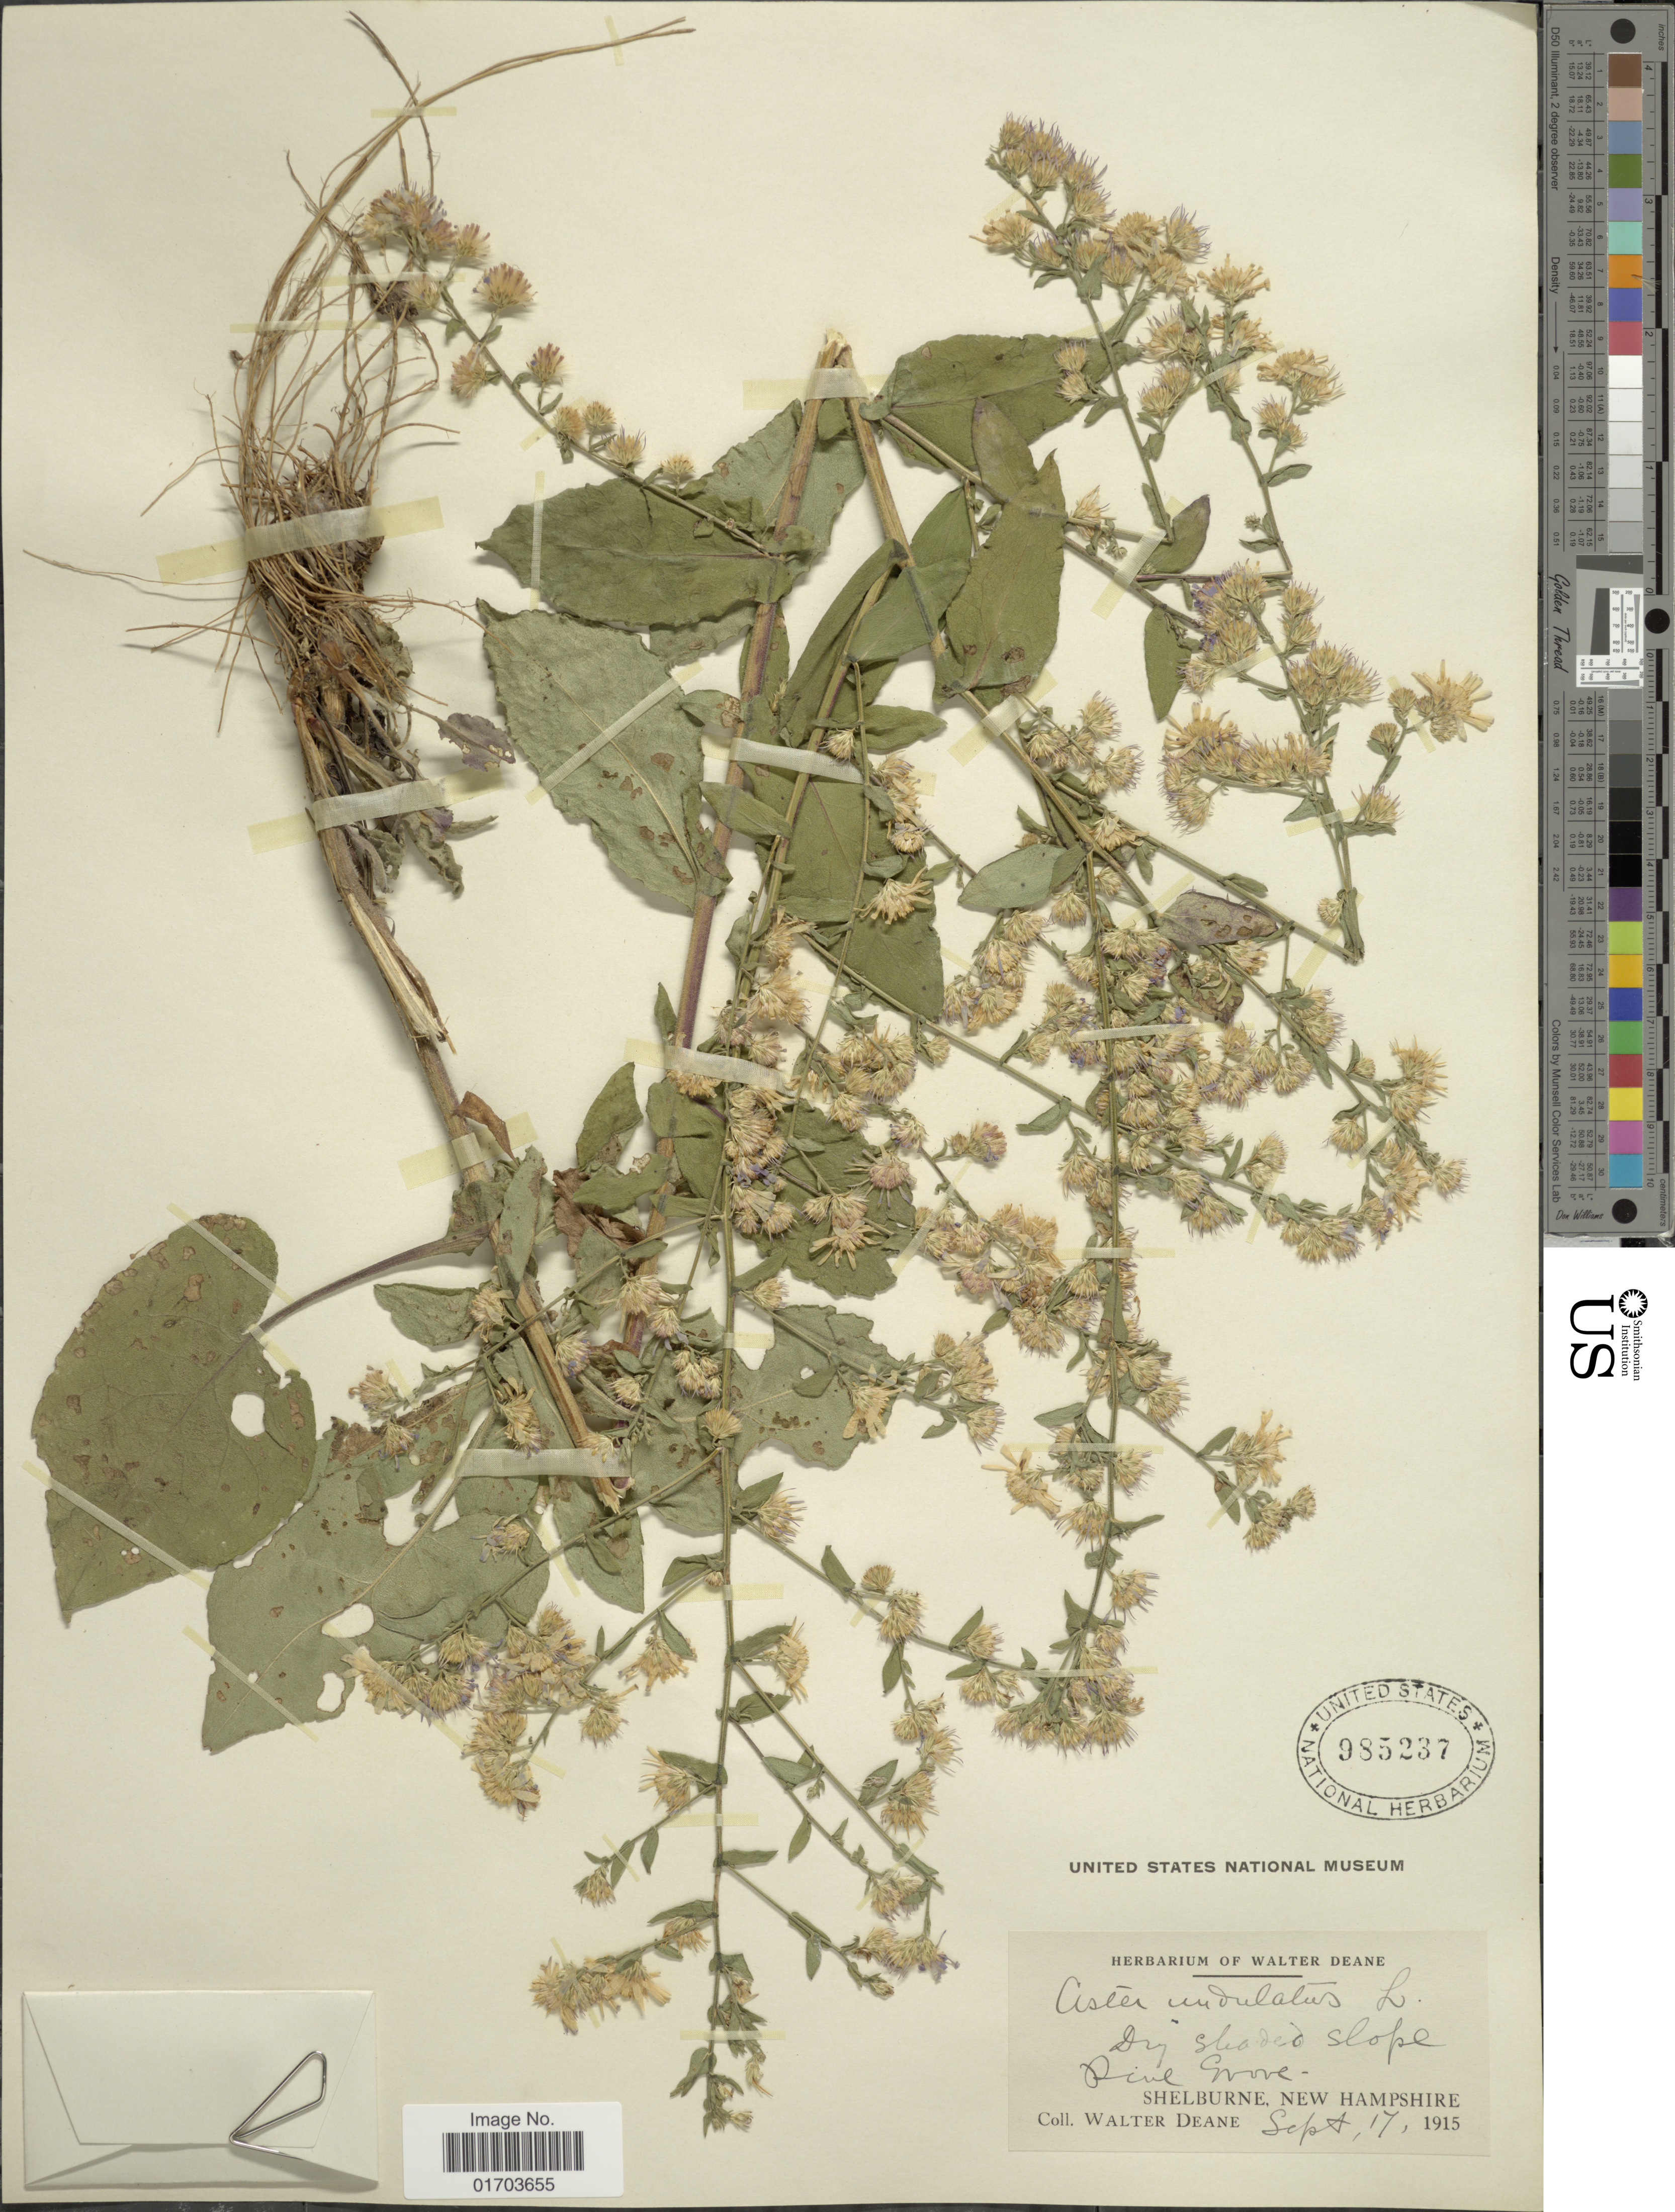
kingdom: Plantae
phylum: Tracheophyta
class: Magnoliopsida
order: Asterales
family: Asteraceae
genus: Symphyotrichum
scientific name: Symphyotrichum undulatum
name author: (L.) G.L. Nesom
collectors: W. Deane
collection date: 1915-09-17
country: United States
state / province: New Hampshire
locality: Dry shaded slope. Pine Grove. Shelburne, New Hampshrie.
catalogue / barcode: US 985237